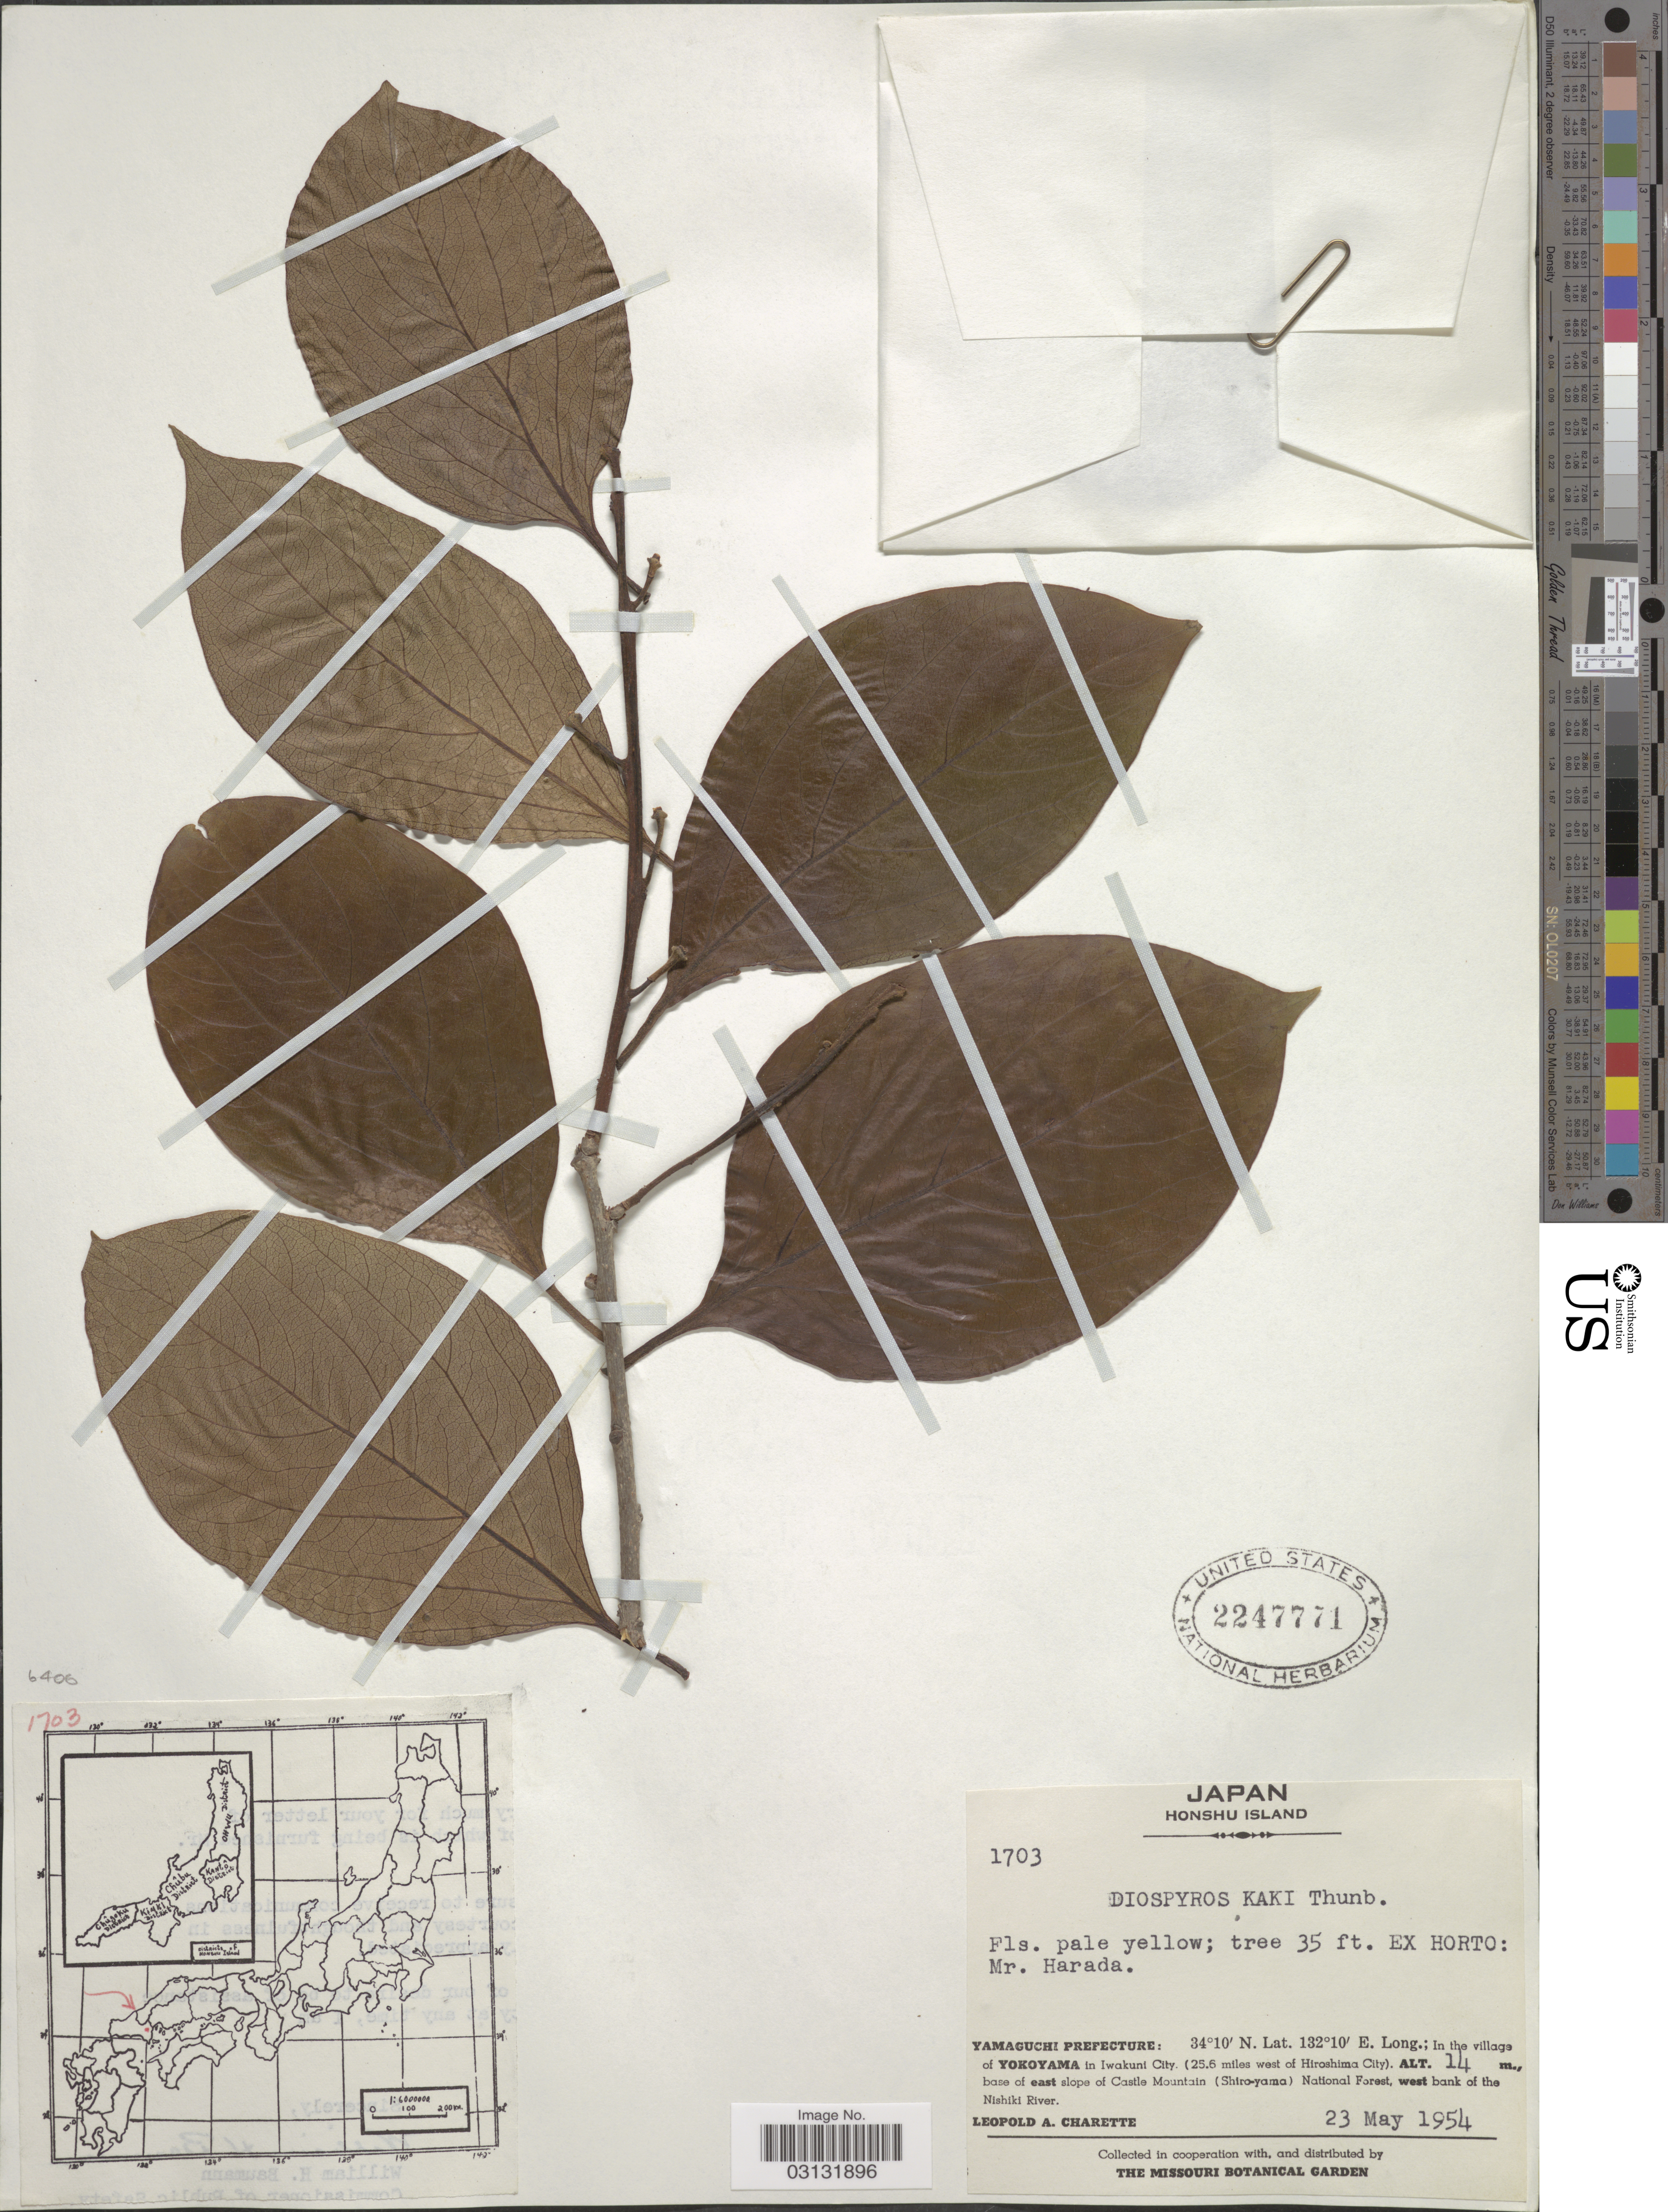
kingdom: Plantae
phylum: Tracheophyta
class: Magnoliopsida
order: Ericales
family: Ebenaceae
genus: Diospyros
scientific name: Diospyros kaki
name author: Thunb.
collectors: L. A. Charette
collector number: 1703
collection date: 1954-05-23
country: Japan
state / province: Yamaguti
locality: Honshu Island. Ex Horto: Mr. Harada. Yamaguchi Prefecture: In the village of Yokoyama in Iwakuni City. (25.6 miles west of Hiroshima City). Base of east slope of Castle Mountain (Shiro-yama) National Forest, west bank of the Nishiki River.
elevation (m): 14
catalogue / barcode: US 2247771